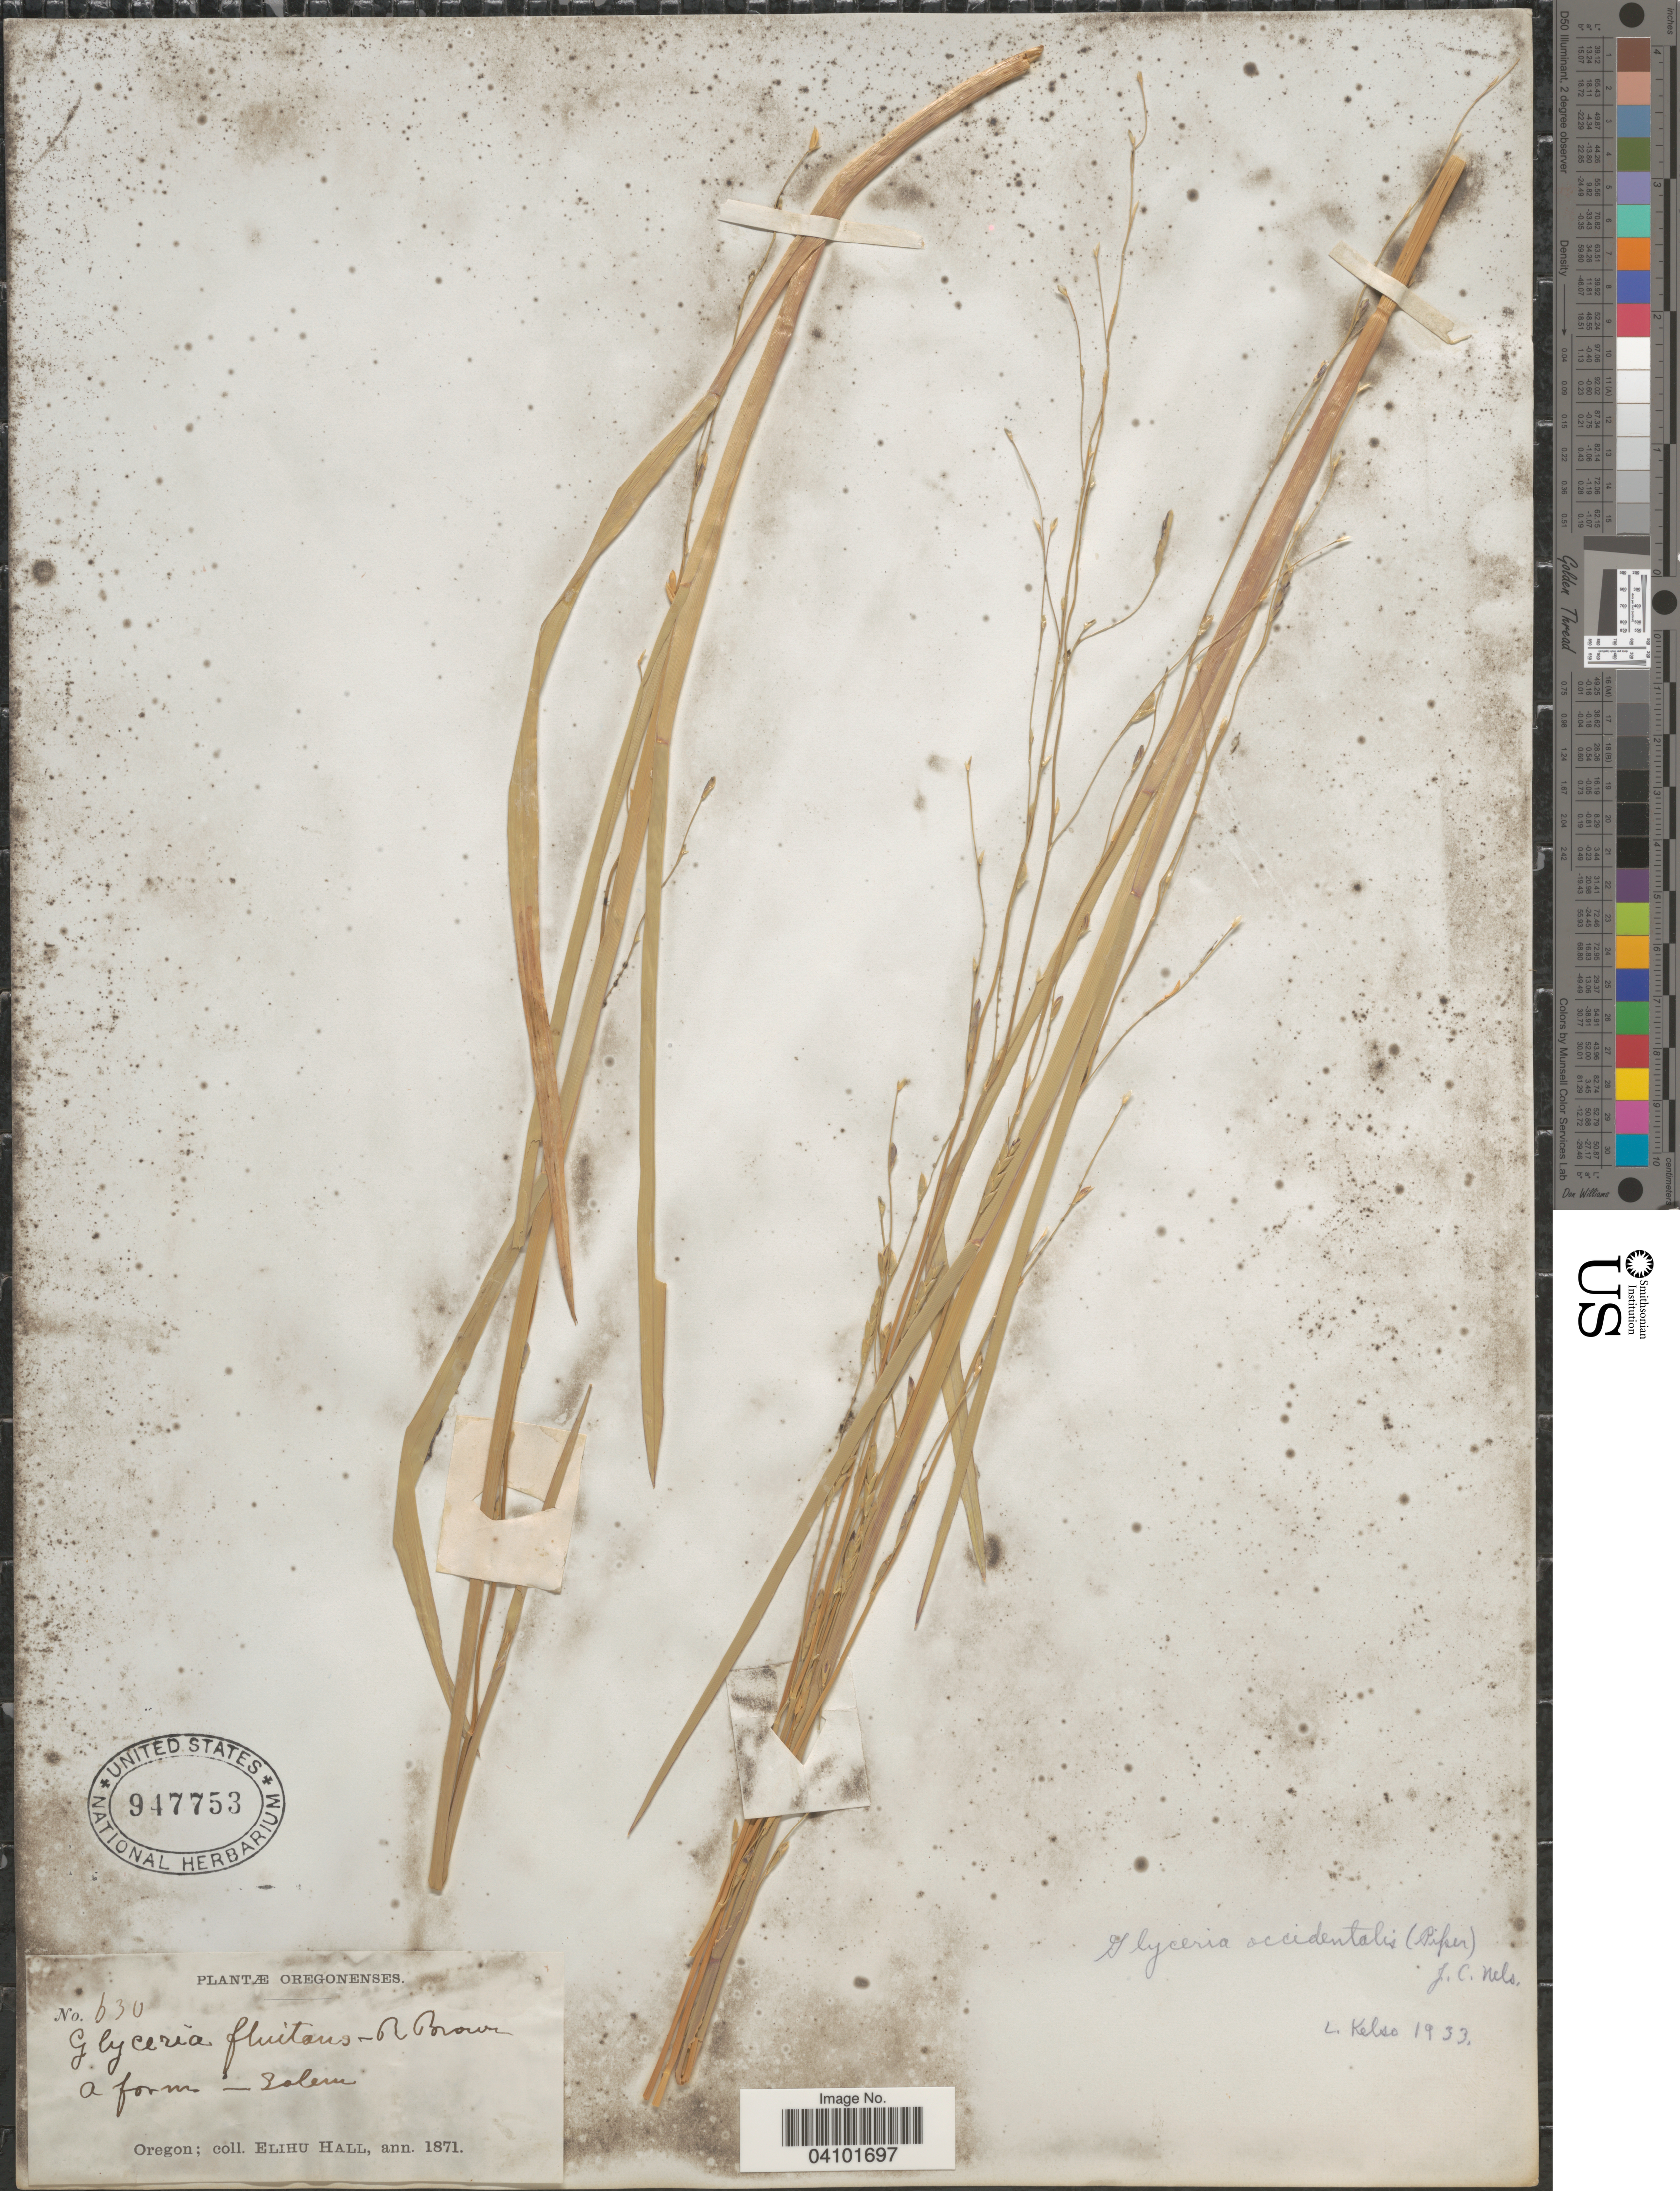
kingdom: Plantae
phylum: Tracheophyta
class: Liliopsida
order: Poales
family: Poaceae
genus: Glyceria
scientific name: Glyceria occidentalis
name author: (Piper) J.C. Nelson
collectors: E. Hall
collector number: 630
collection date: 1871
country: United States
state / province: Oregon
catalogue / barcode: US 947753